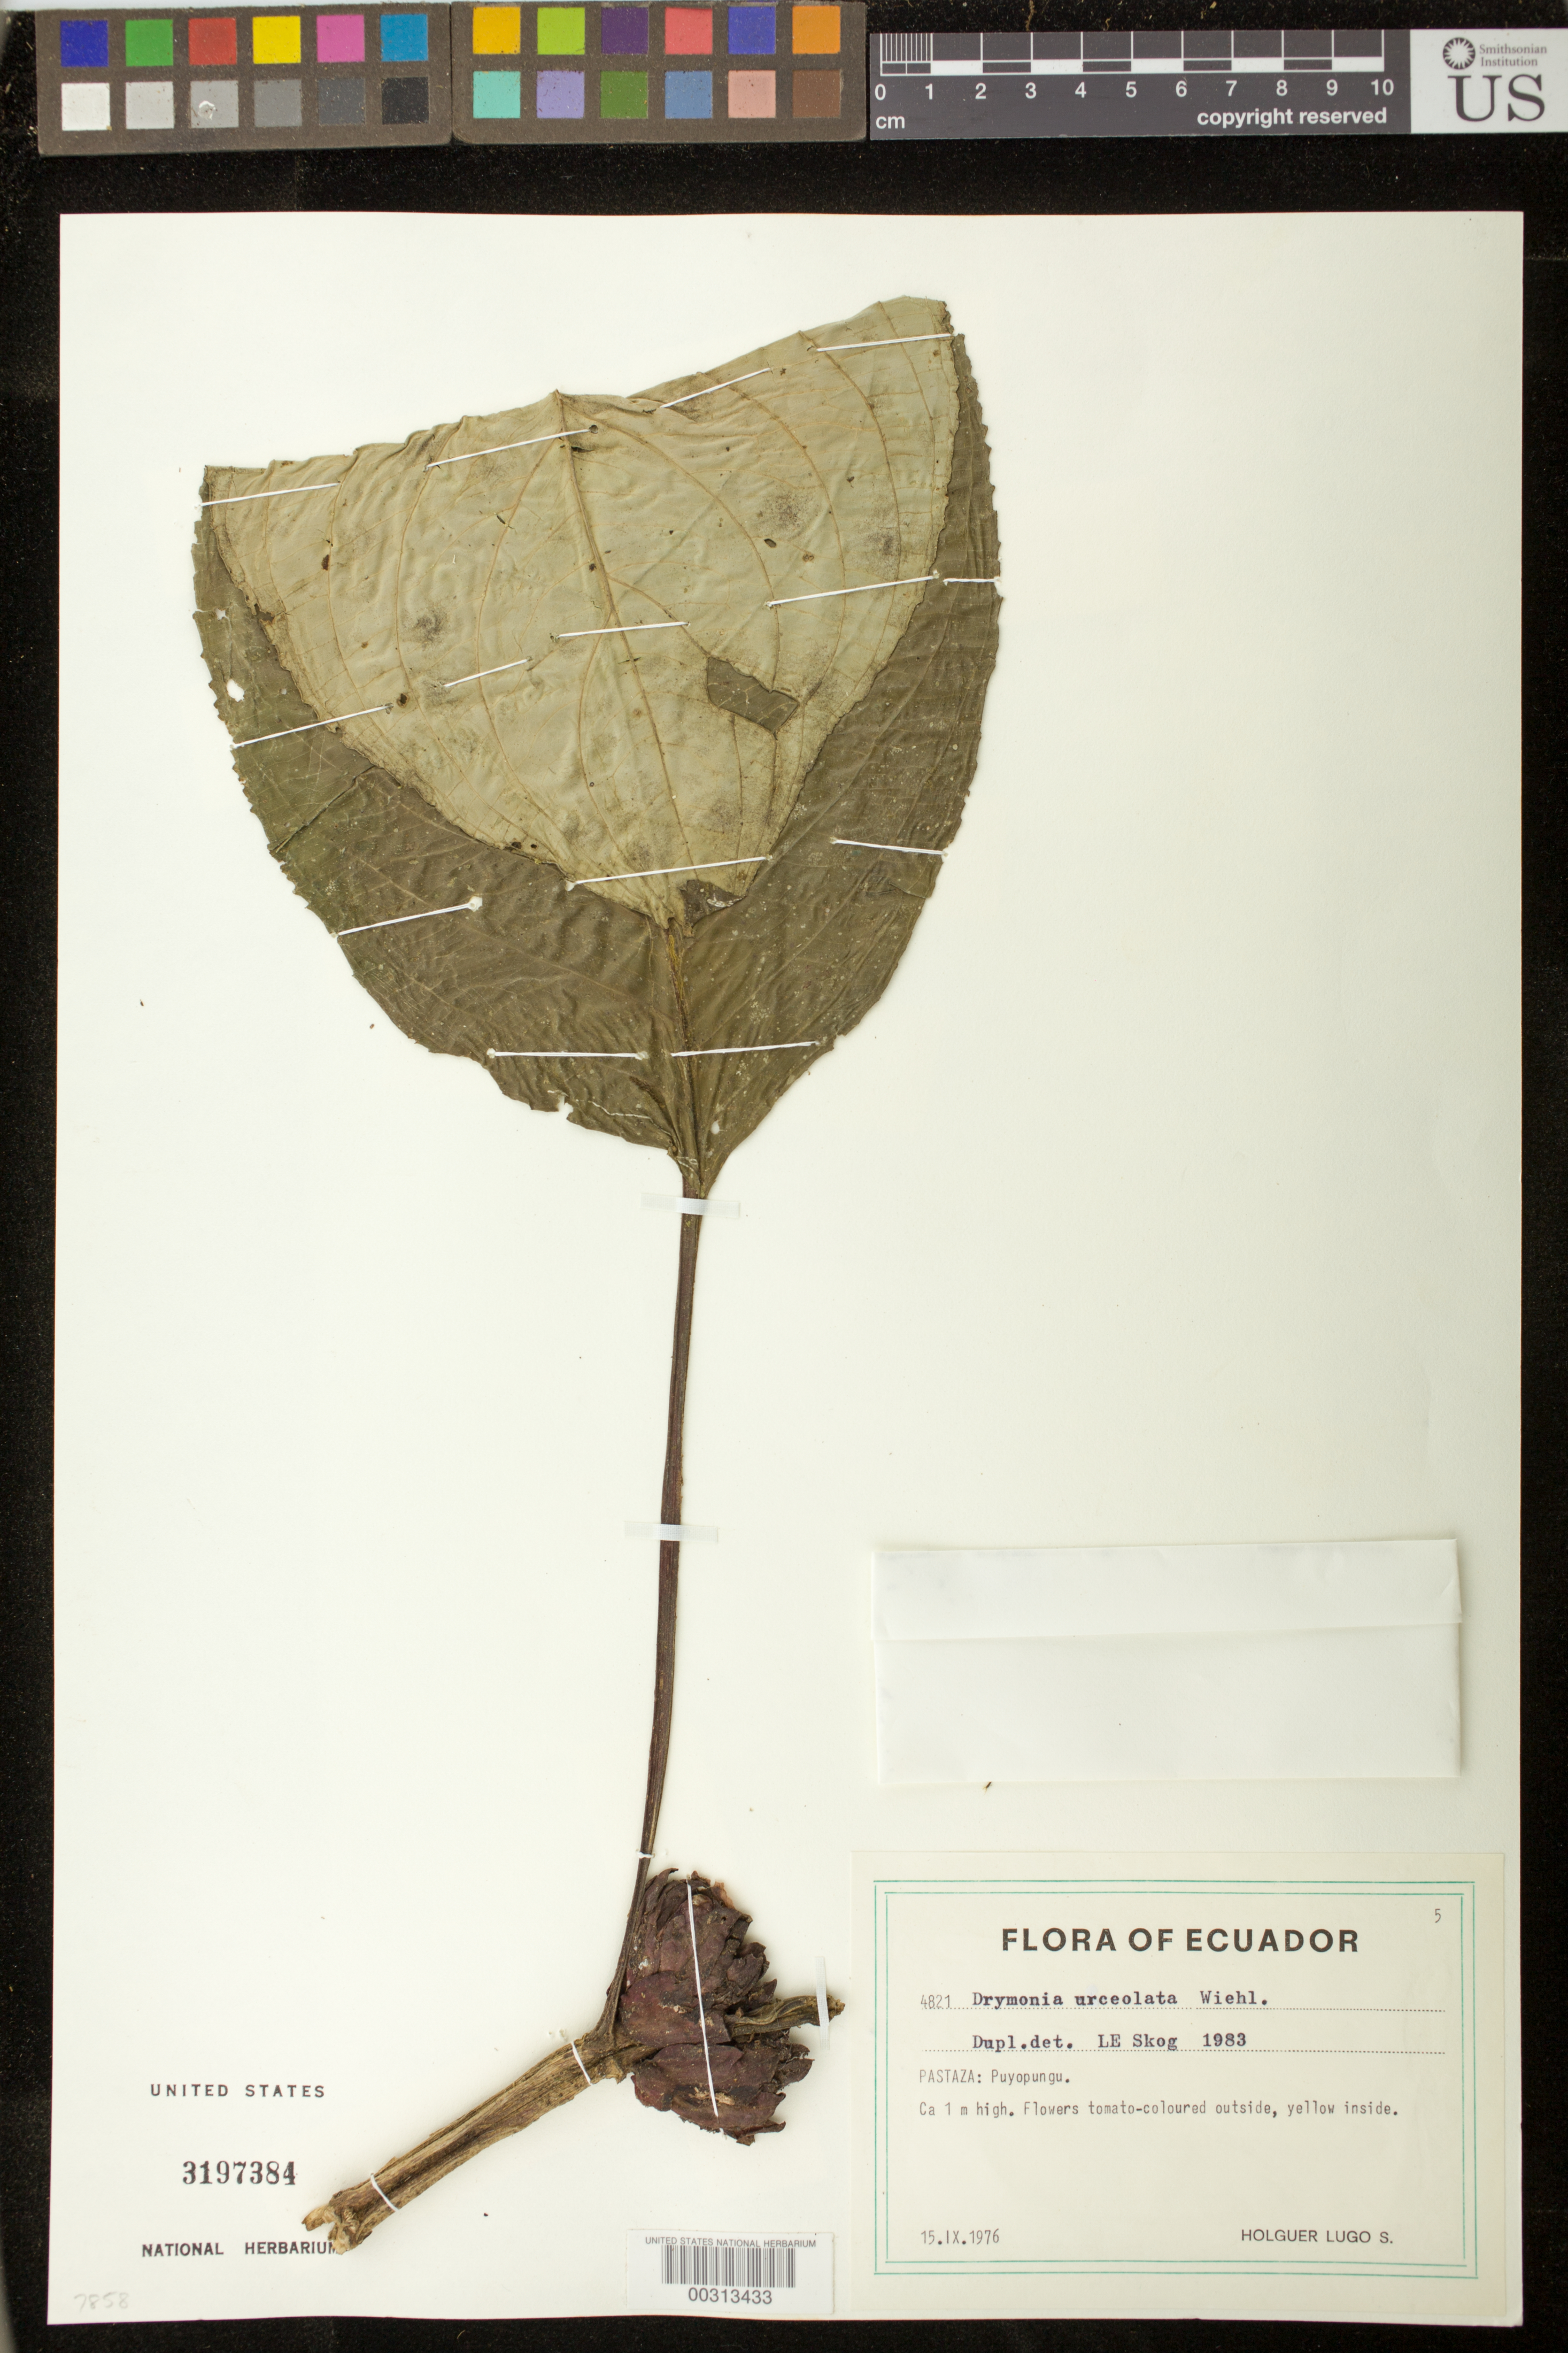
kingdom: Plantae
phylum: Tracheophyta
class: Magnoliopsida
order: Lamiales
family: Gesneriaceae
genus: Drymonia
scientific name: Drymonia urceolata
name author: Wiehler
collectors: H. Lugo S.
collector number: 4821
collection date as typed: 15 Sep 1976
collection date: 1976-09-15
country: Ecuador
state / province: Pastaza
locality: Puyopungu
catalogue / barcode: US 3197384